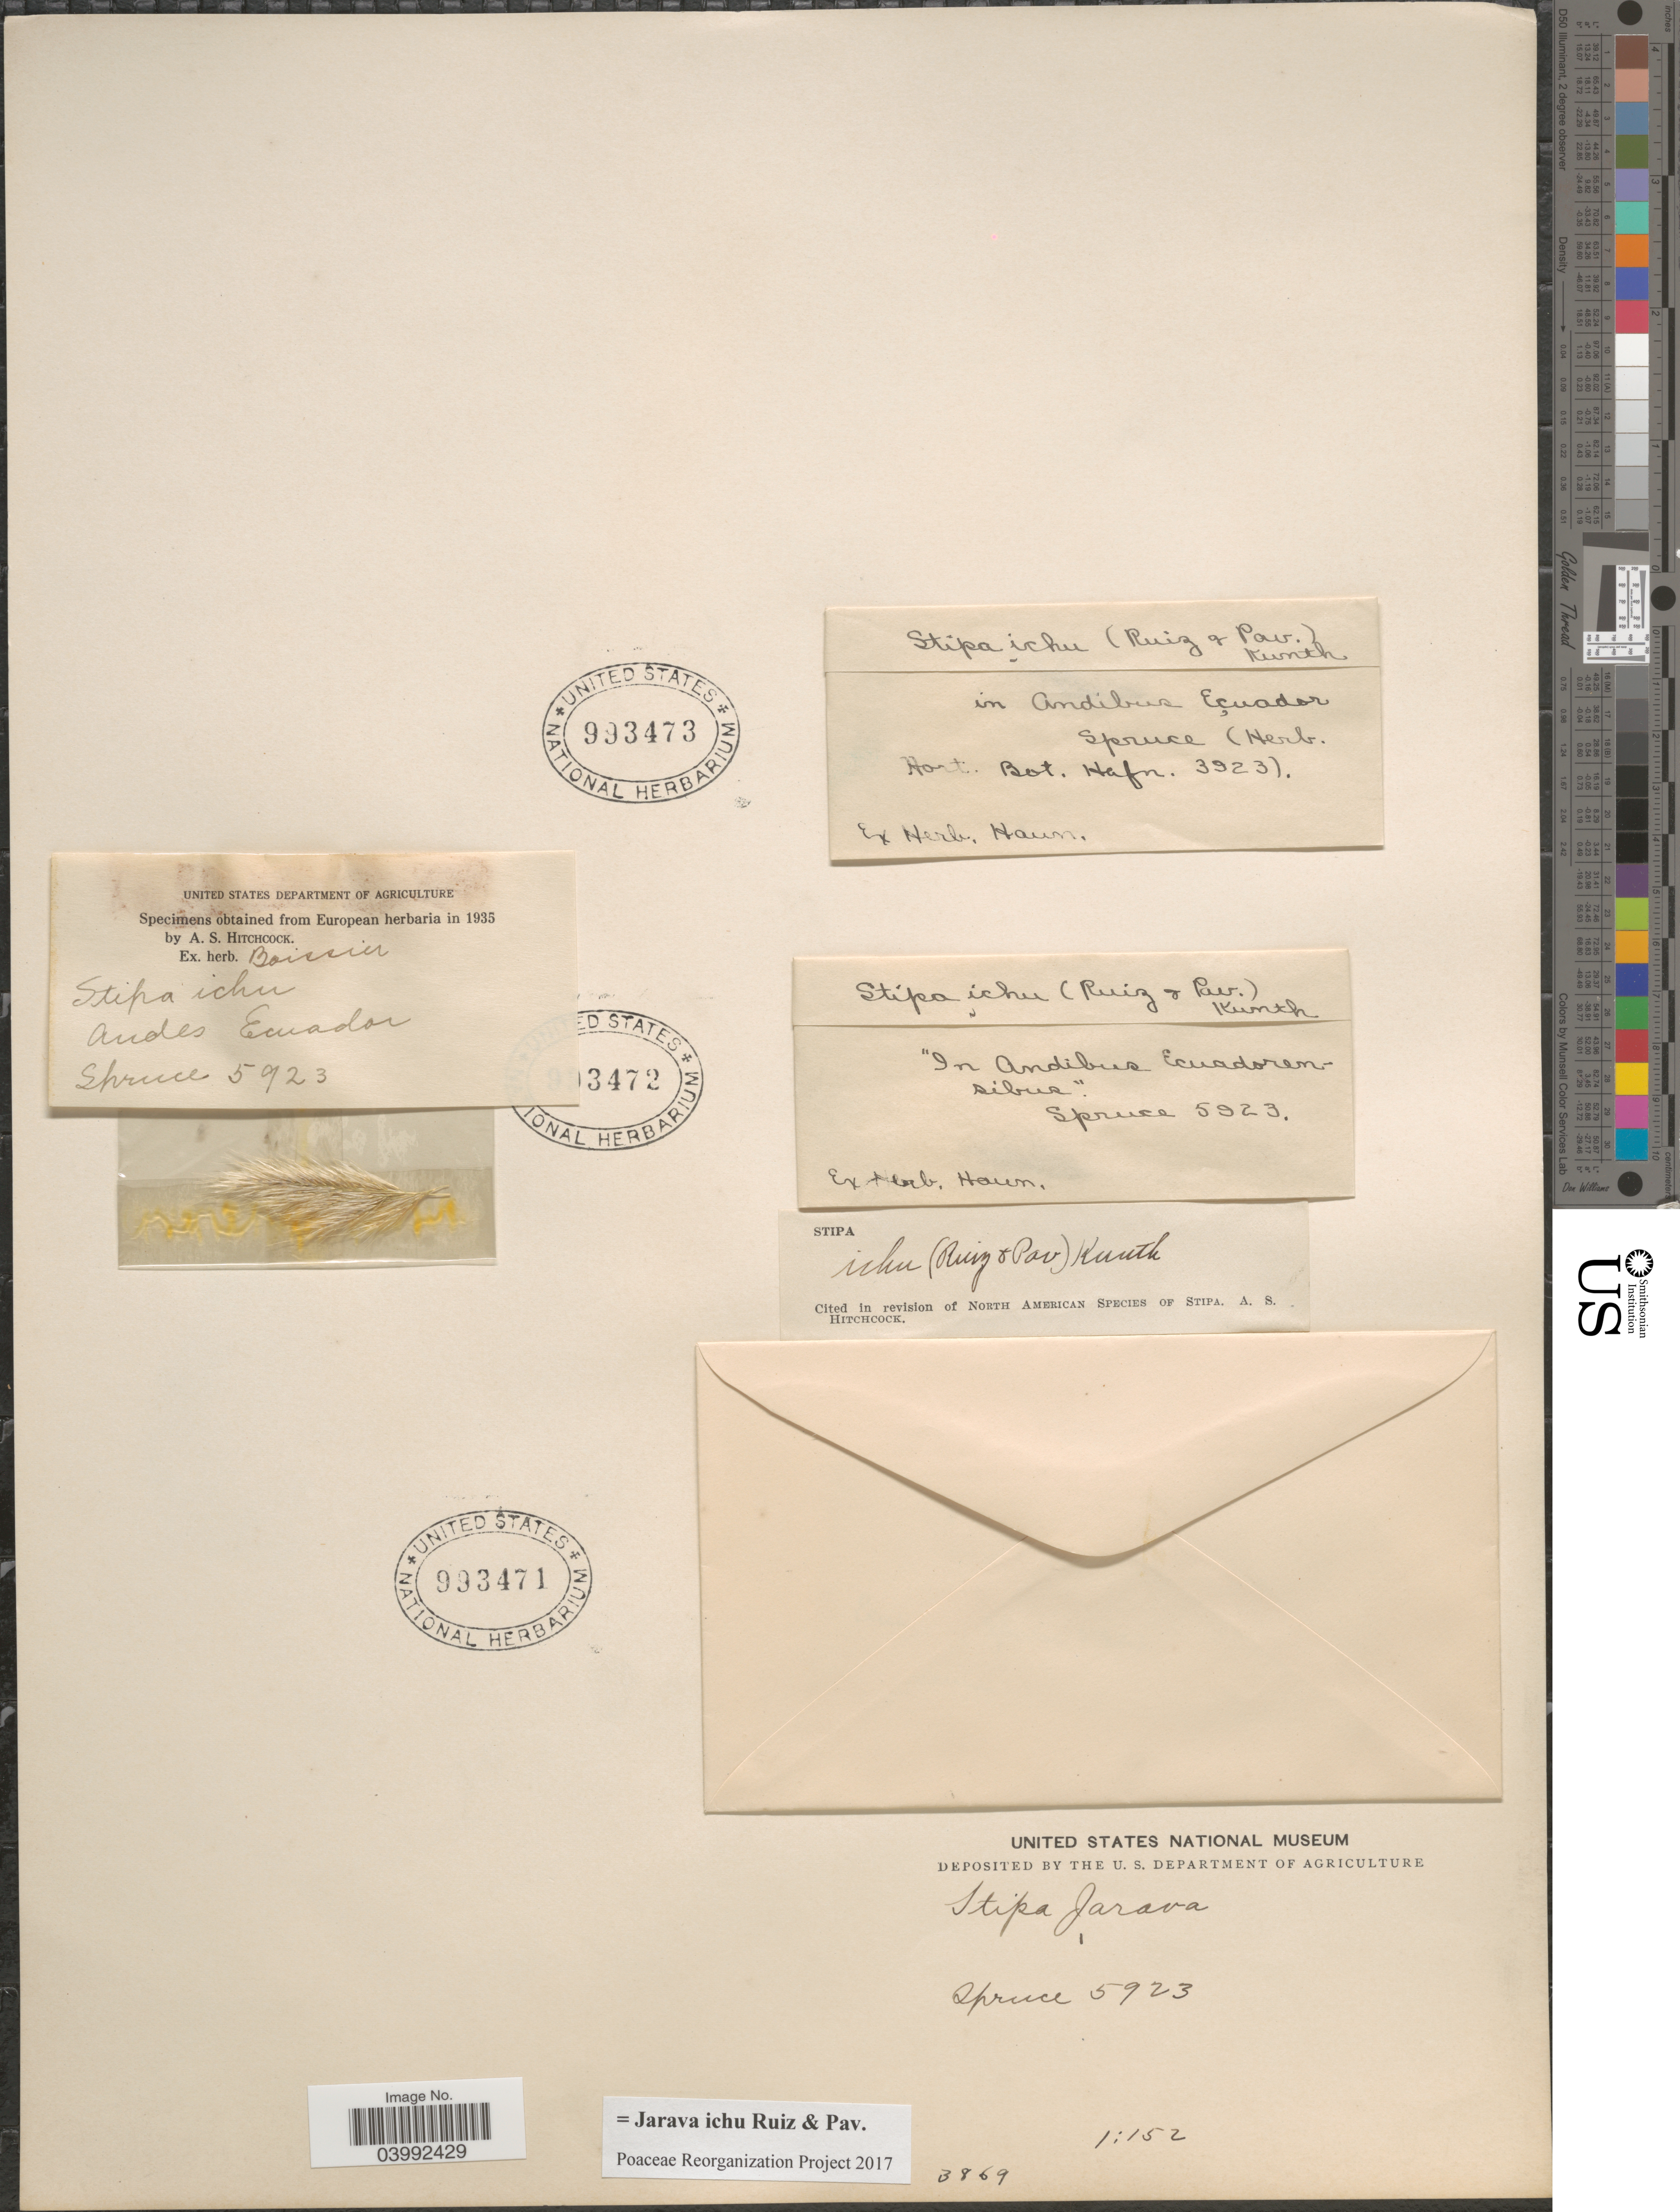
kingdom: Plantae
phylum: Tracheophyta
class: Liliopsida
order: Poales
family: Poaceae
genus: Jarava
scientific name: Jarava ichu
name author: Ruiz & Pav.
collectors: -. Spruce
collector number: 5923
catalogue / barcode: US 993471